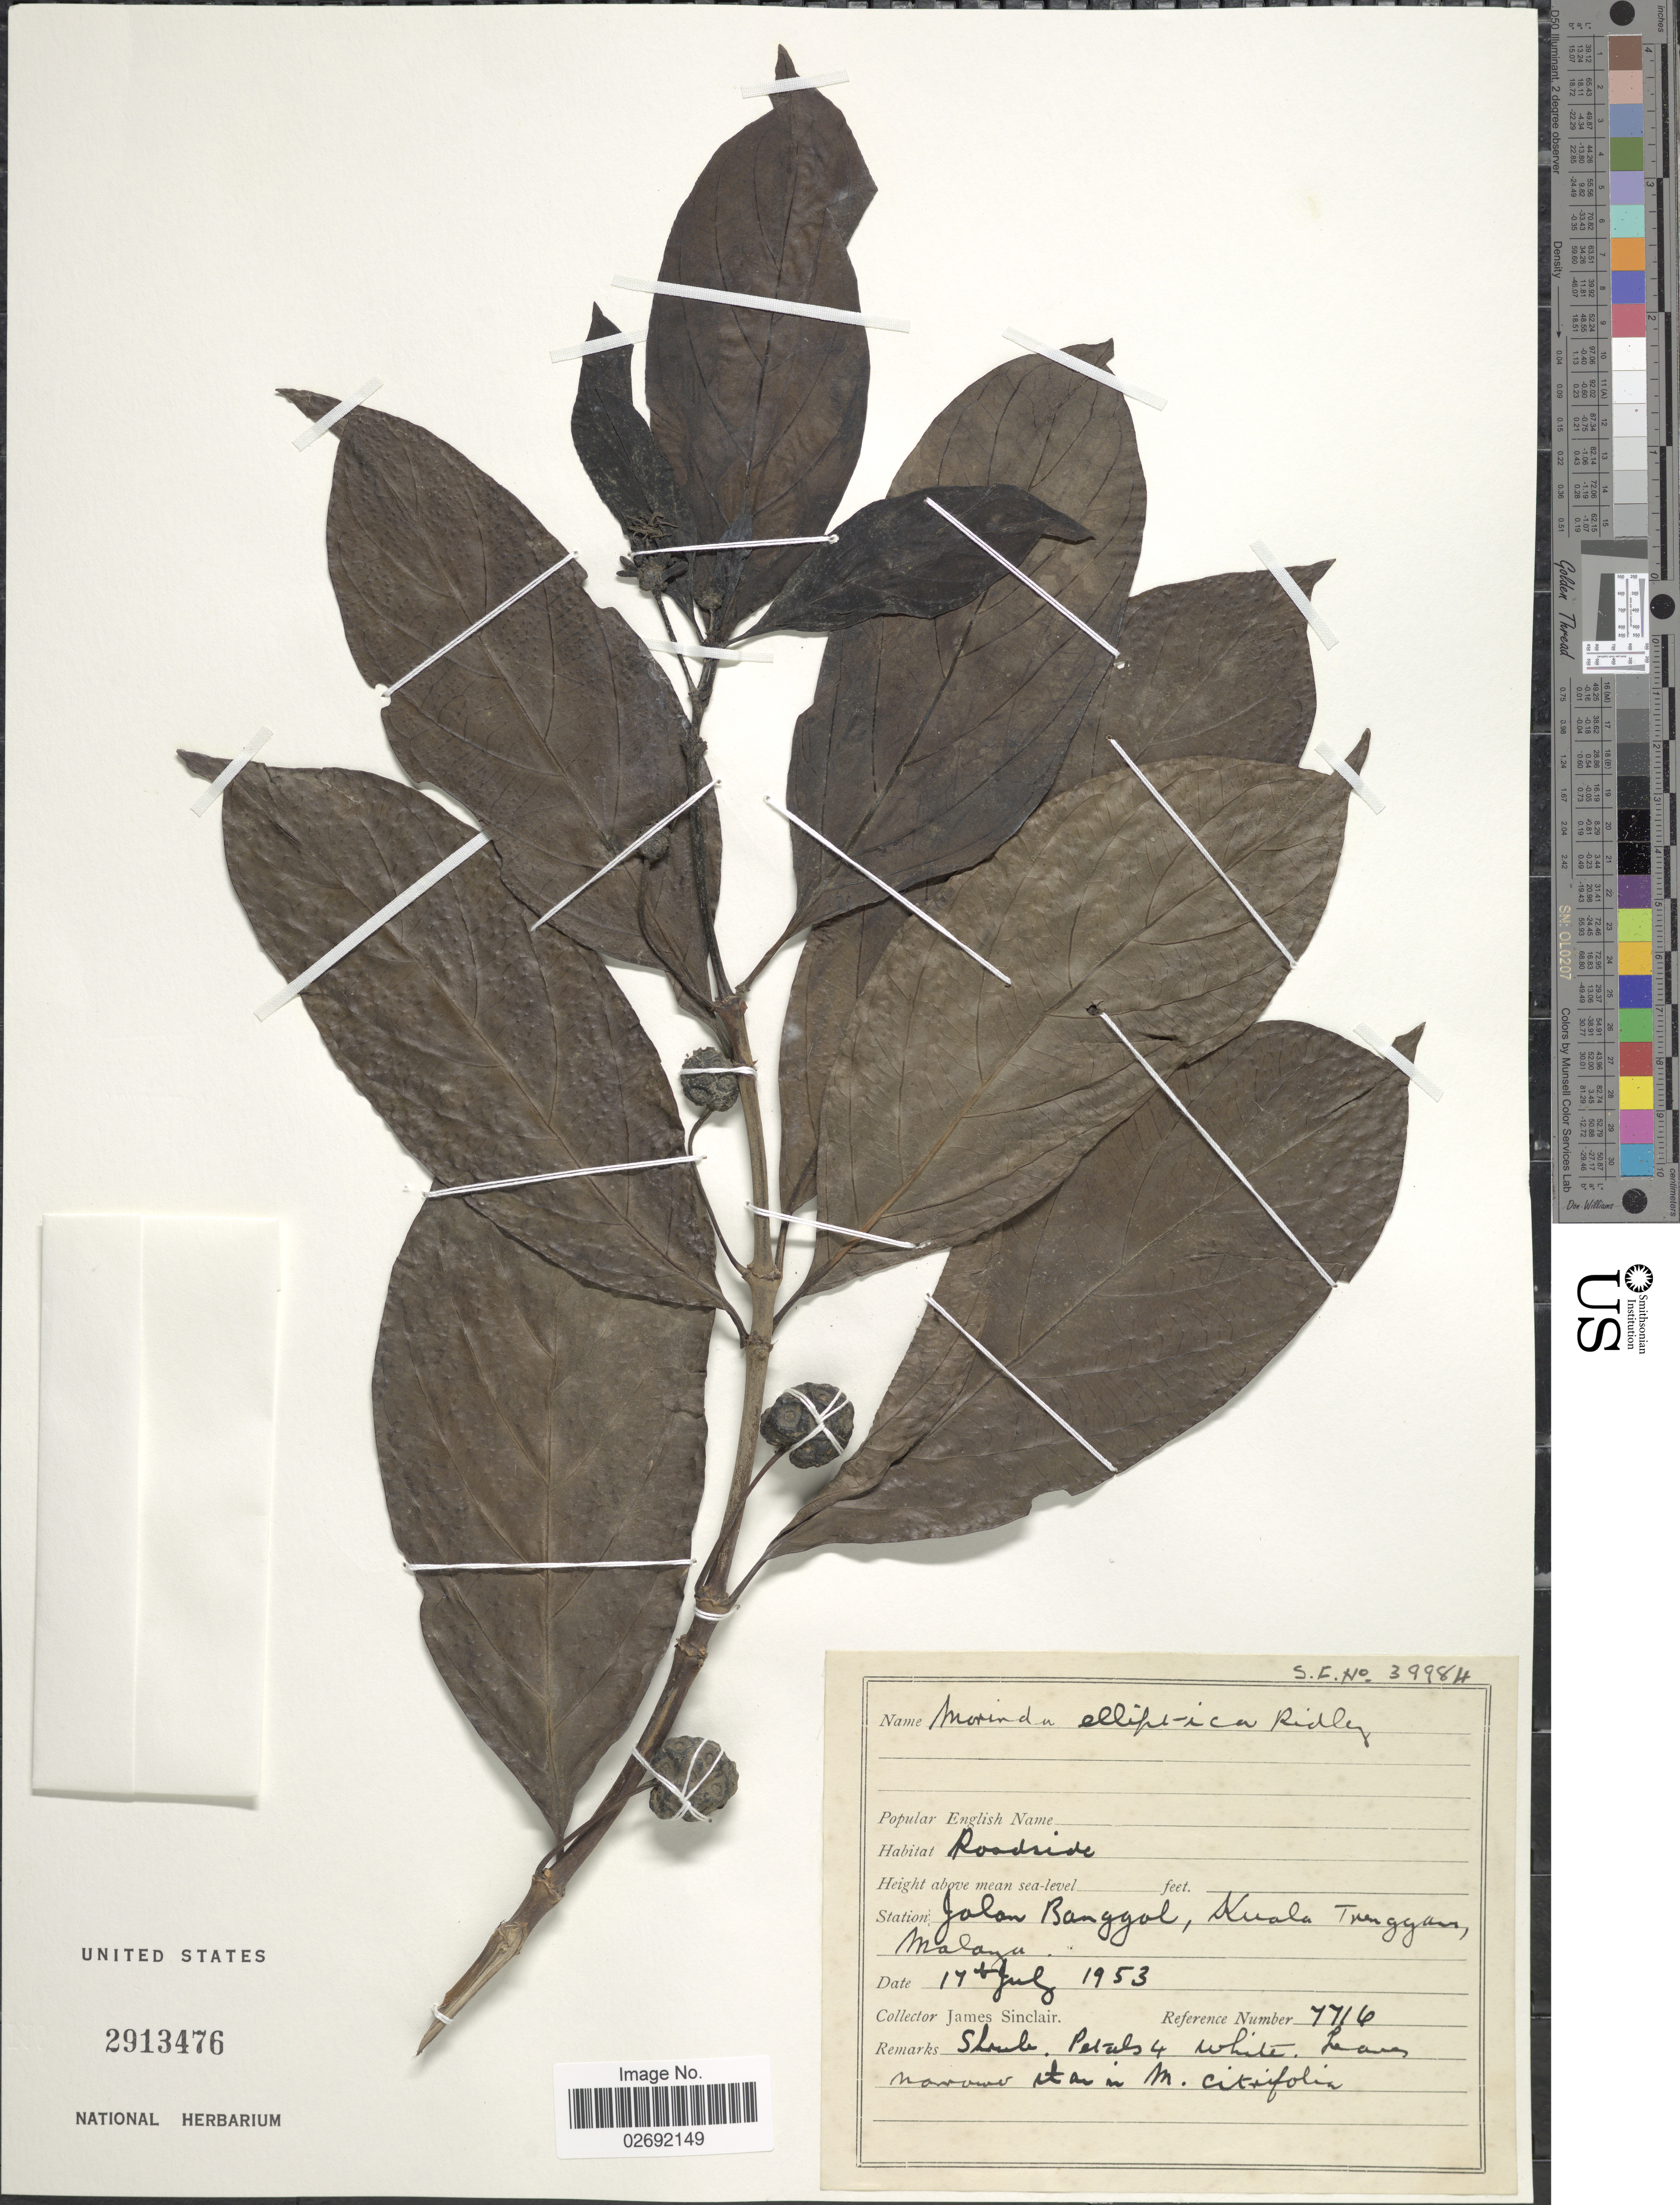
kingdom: Plantae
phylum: Tracheophyta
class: Magnoliopsida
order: Gentianales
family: Rubiaceae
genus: Morinda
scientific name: Morinda elliptica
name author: (Hook. f.) Ridl.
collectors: J. Sinclair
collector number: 7716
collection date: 1953-07-17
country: Malaysia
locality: Roadside, Jalan Bangall, Kuala trenggan, Malaya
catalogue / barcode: US 2913476